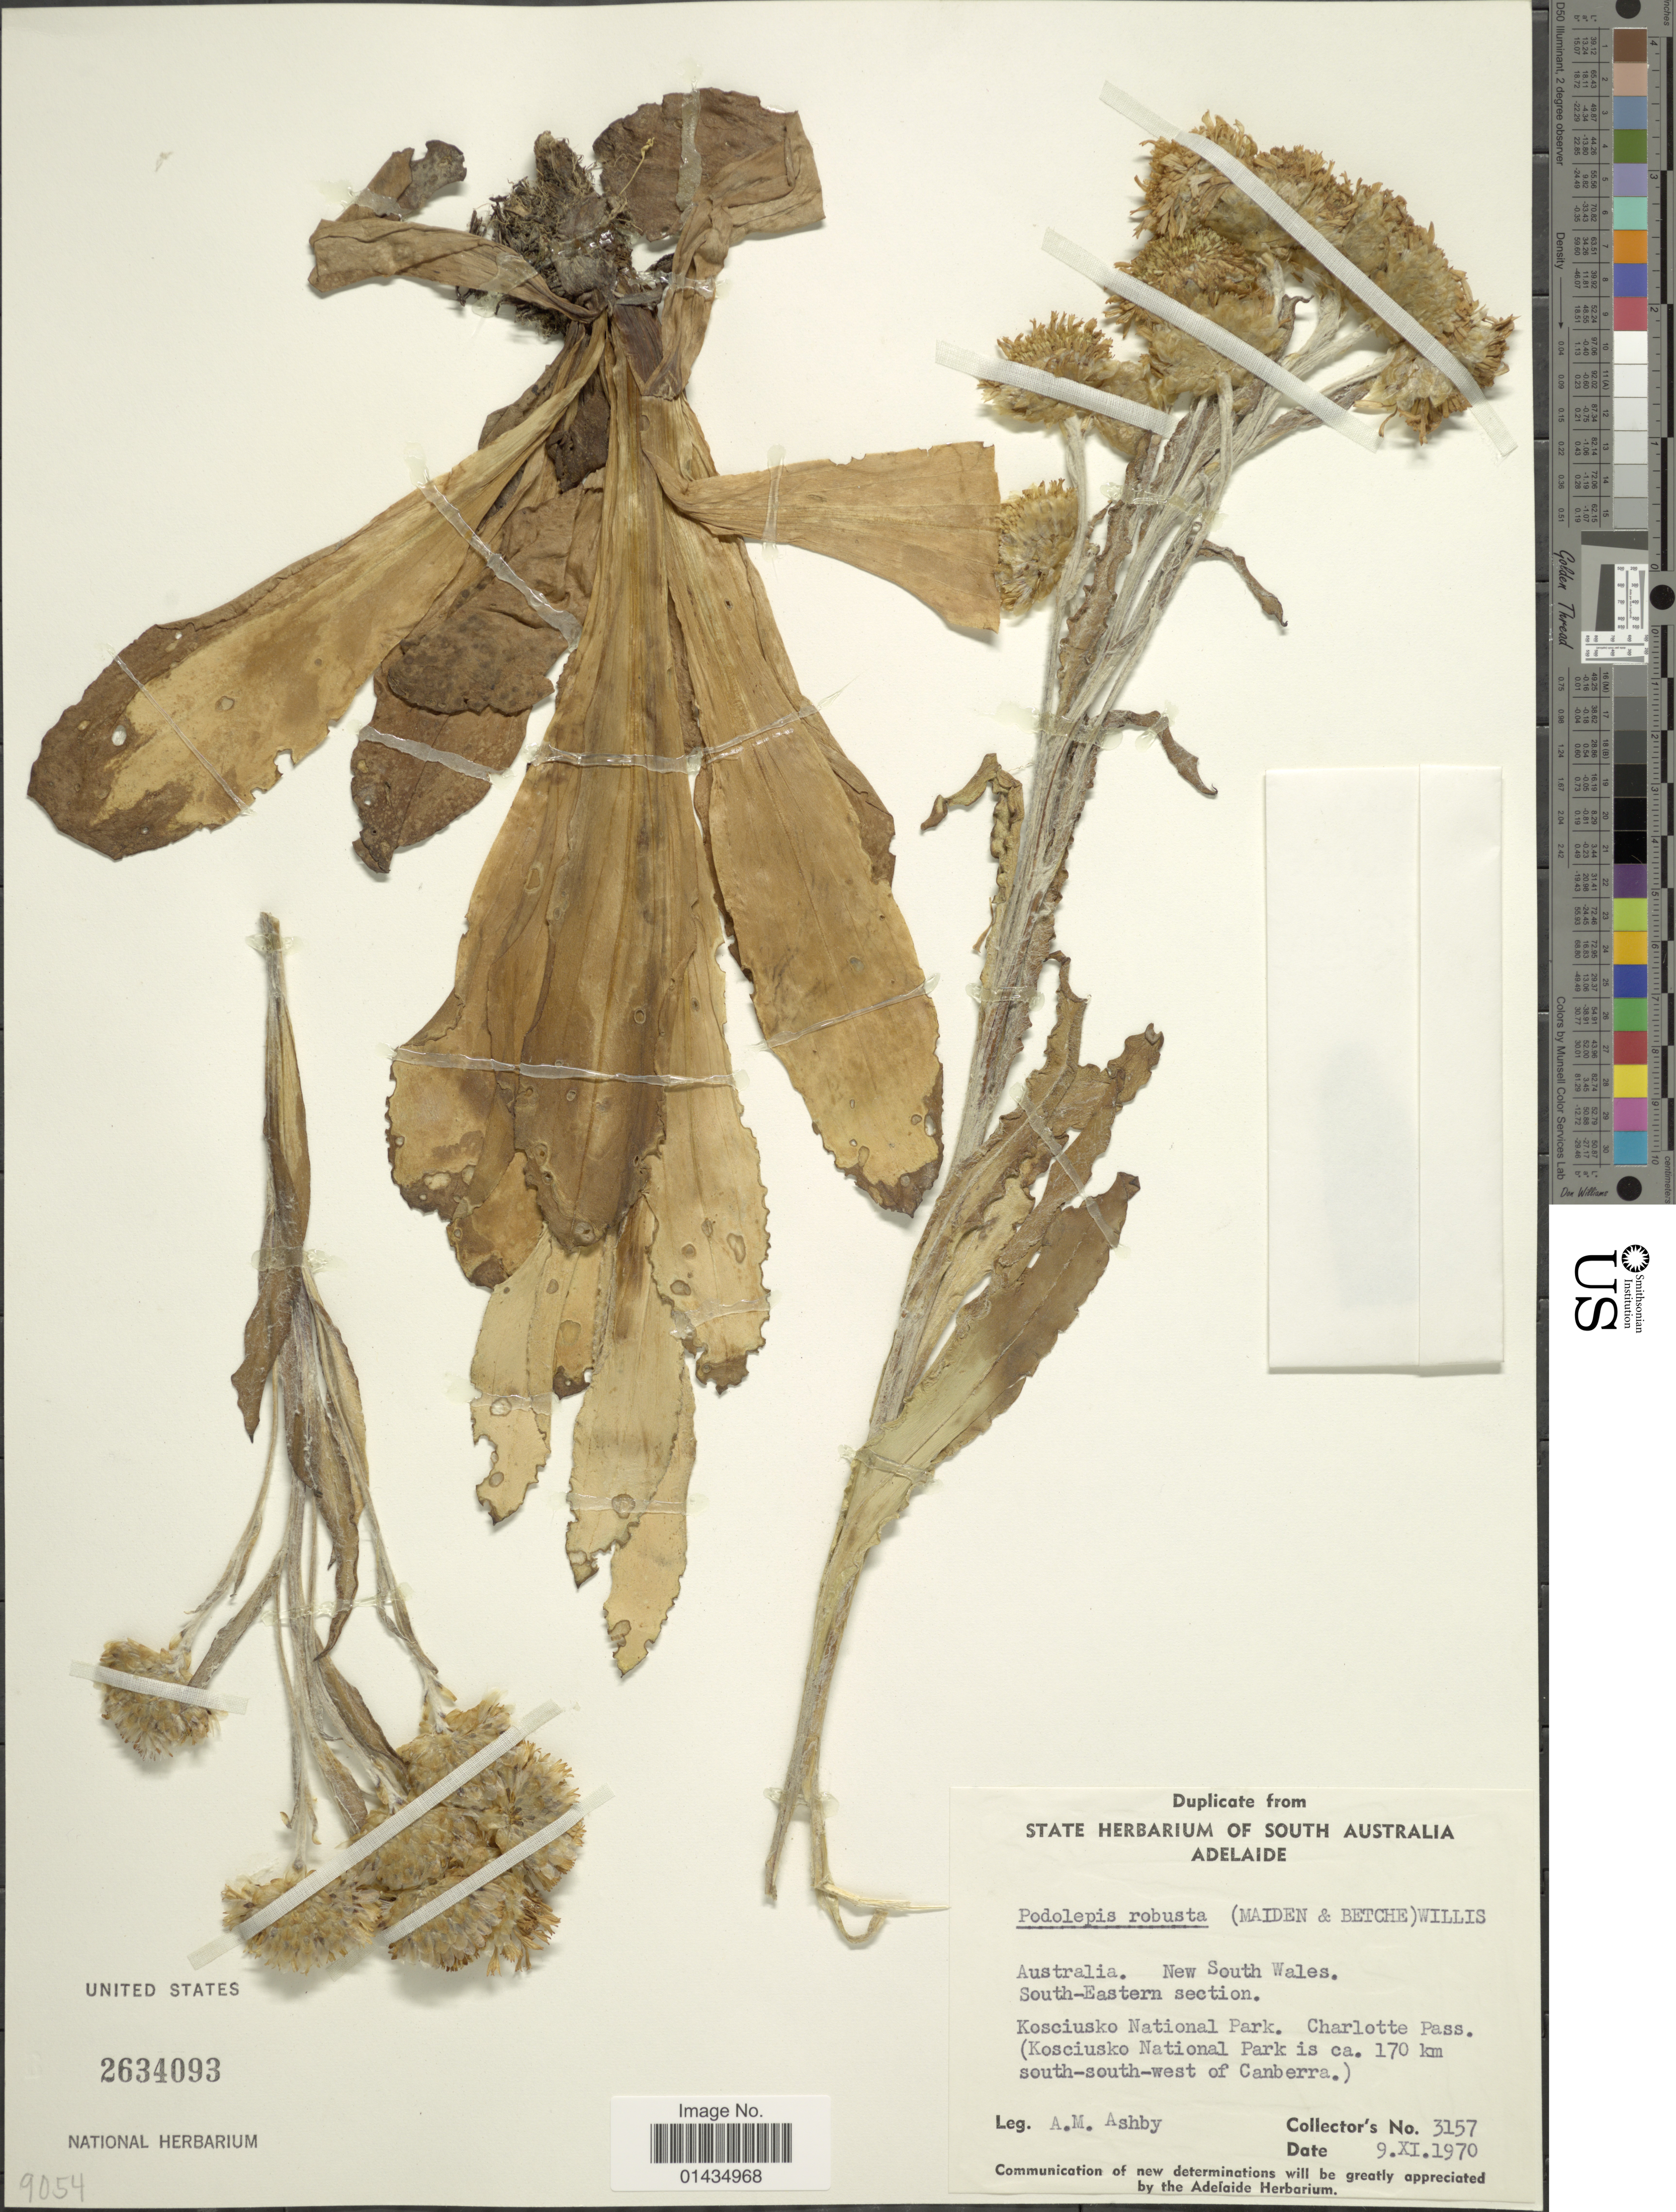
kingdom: Plantae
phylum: Tracheophyta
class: Magnoliopsida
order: Asterales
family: Asteraceae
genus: Podolepis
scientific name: Podolepis robusta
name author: (Maiden & Betche) J.H. Willis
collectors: A. Ashby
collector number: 3157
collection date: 1970-11-09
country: Australia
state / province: New South Wales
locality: South-eastern section, Kosciusko National Park, Charlotte Pass (Kosciusko National Park is ca. 170 km south-south-west of Canberra)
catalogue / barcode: US 2634093